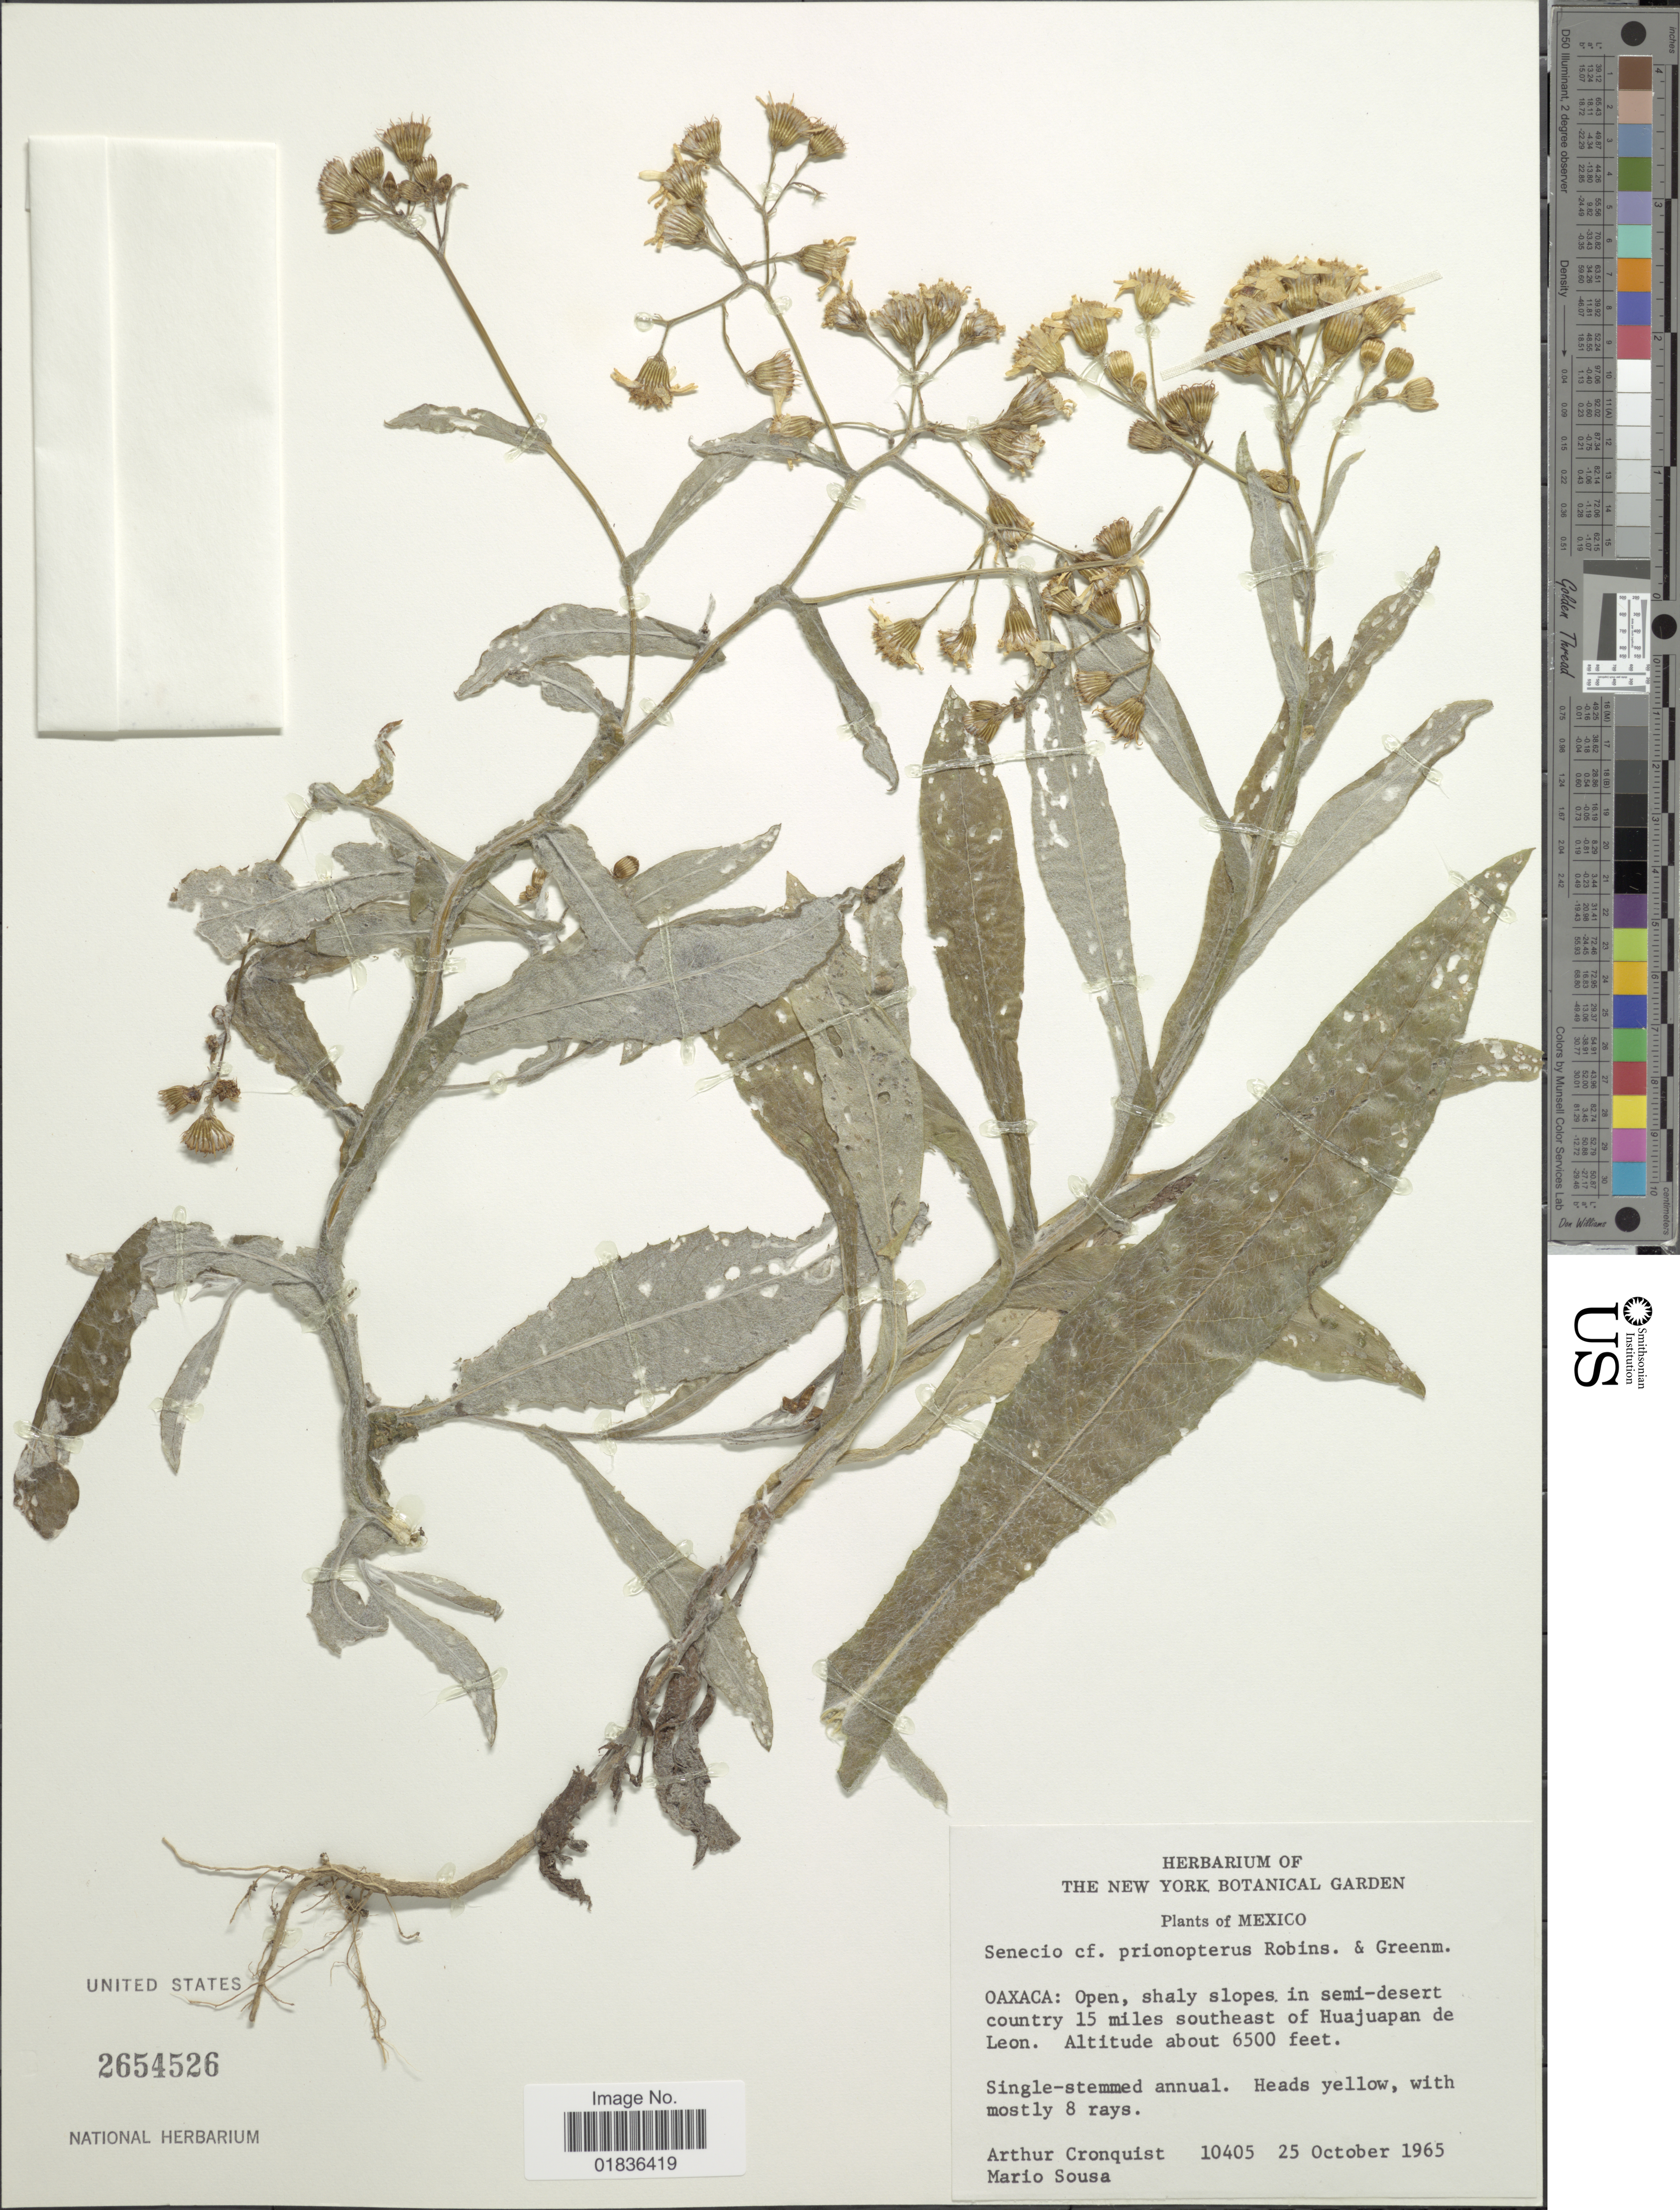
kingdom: Plantae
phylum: Tracheophyta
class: Magnoliopsida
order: Asterales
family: Asteraceae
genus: Senecio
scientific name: Senecio prionopterus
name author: B.L. Rob. & Greenm.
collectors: A. J. Cronquist & M. Sousa S.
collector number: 10405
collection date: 1965-10-25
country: Mexico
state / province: Oaxaca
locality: Open, shaly slopes in semi-desert country 15 miles southeast of Huajuapan de Leon.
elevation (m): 1981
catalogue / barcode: US 2654526